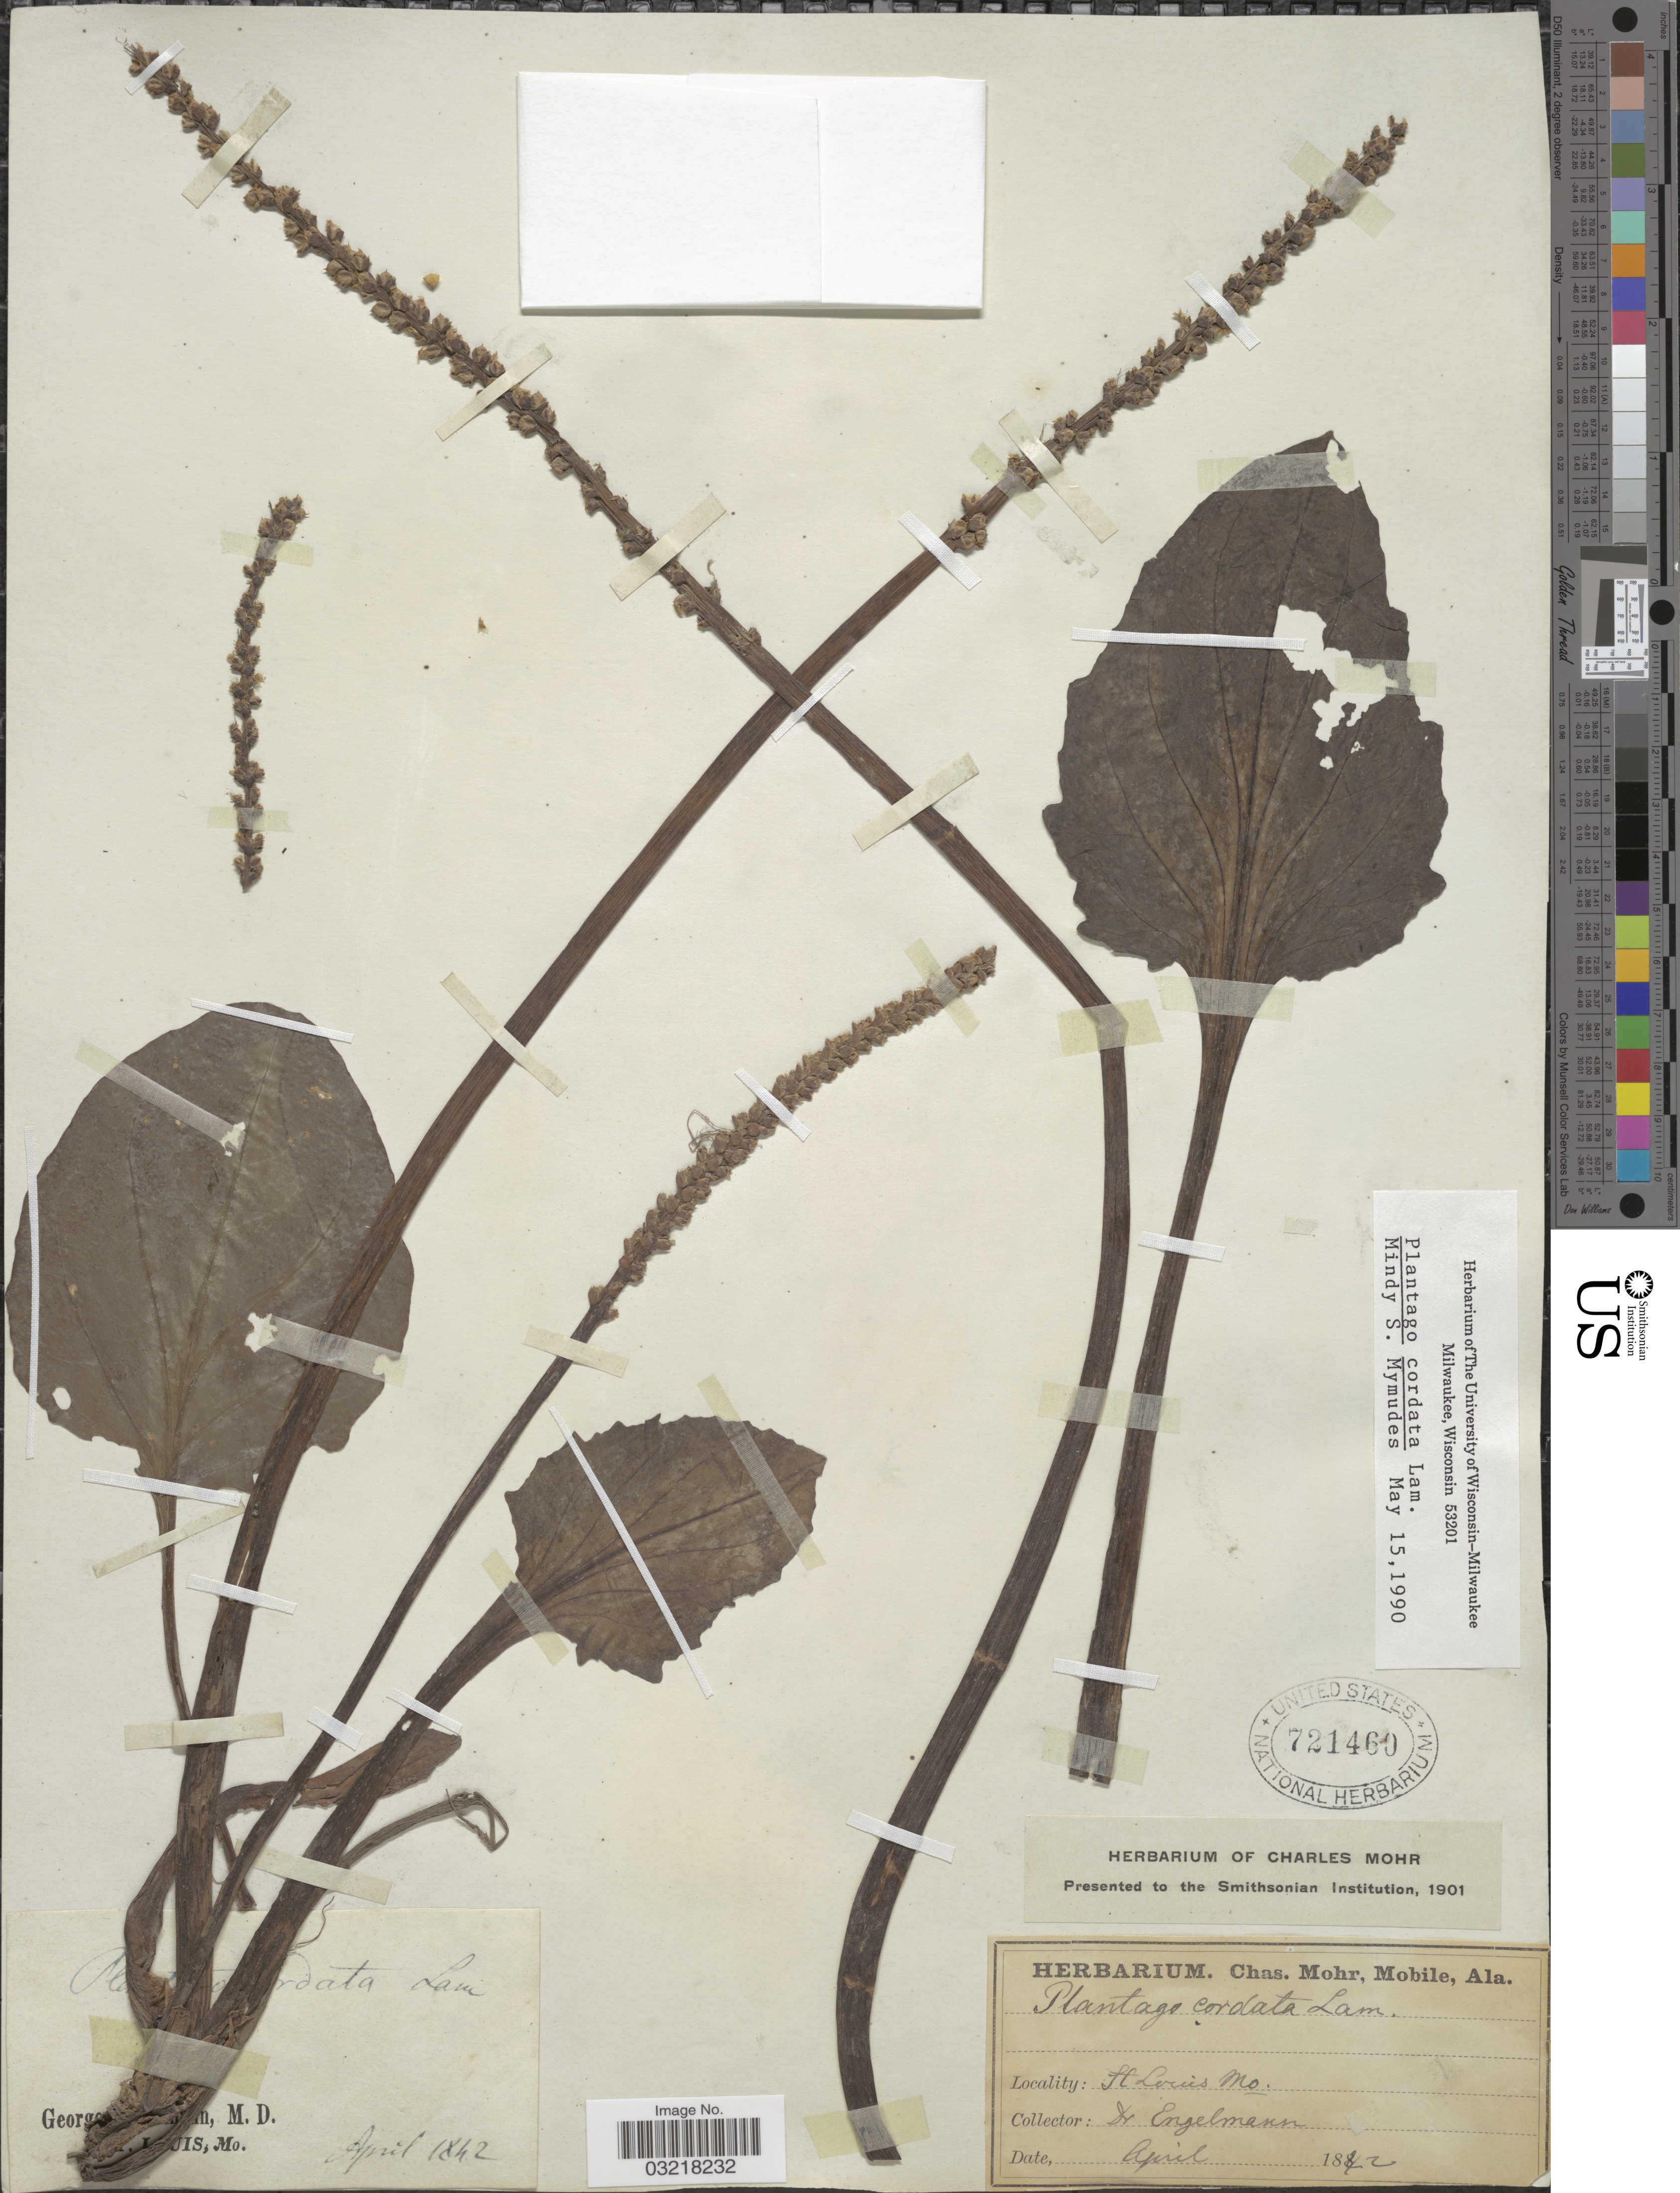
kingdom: Plantae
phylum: Tracheophyta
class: Magnoliopsida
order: Lamiales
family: Plantaginaceae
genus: Plantago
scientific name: Plantago cordata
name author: Lam.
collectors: -- Engelmann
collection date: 1842-04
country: United States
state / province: Missouri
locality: St. Louis.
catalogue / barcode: US 721460